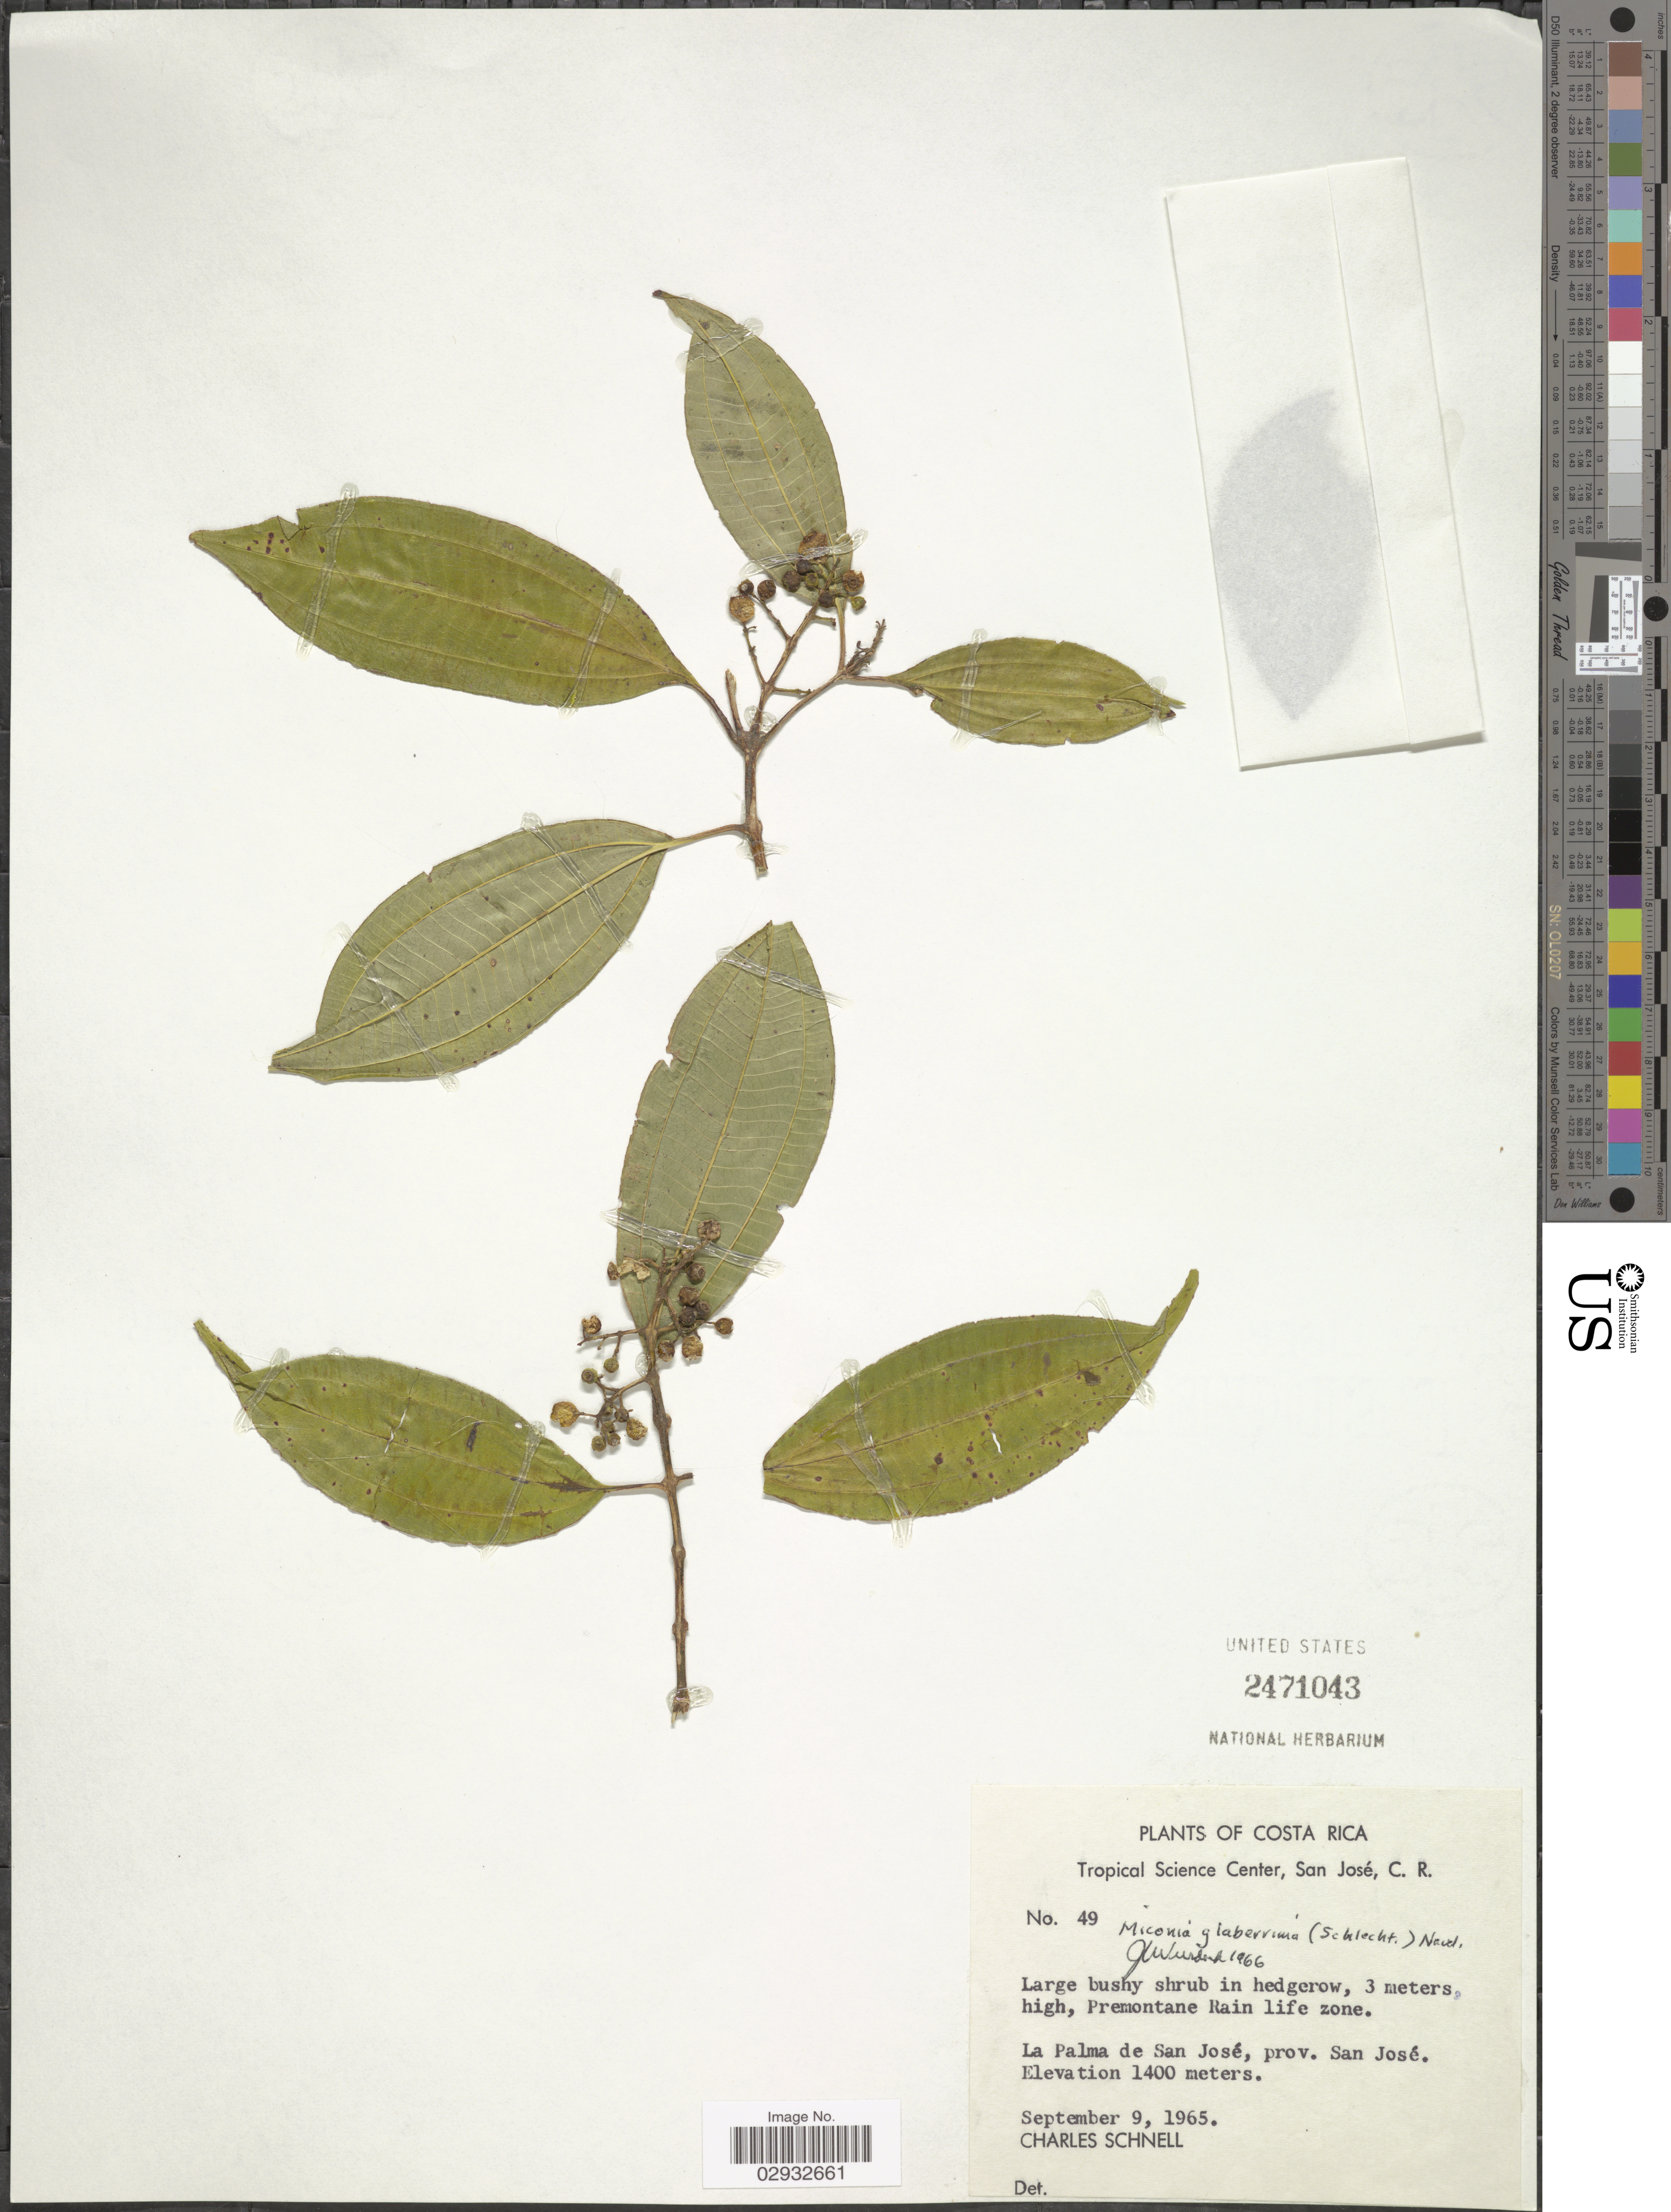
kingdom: Plantae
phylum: Tracheophyta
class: Magnoliopsida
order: Myrtales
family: Melastomataceae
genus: Miconia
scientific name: Miconia glaberrima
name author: (Schltdl.) Naudin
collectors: C. Schnell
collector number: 49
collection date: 1965-09-09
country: Costa Rica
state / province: San José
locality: Premontane Rain life zone. La Palma de San José.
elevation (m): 1400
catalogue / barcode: US 2471043